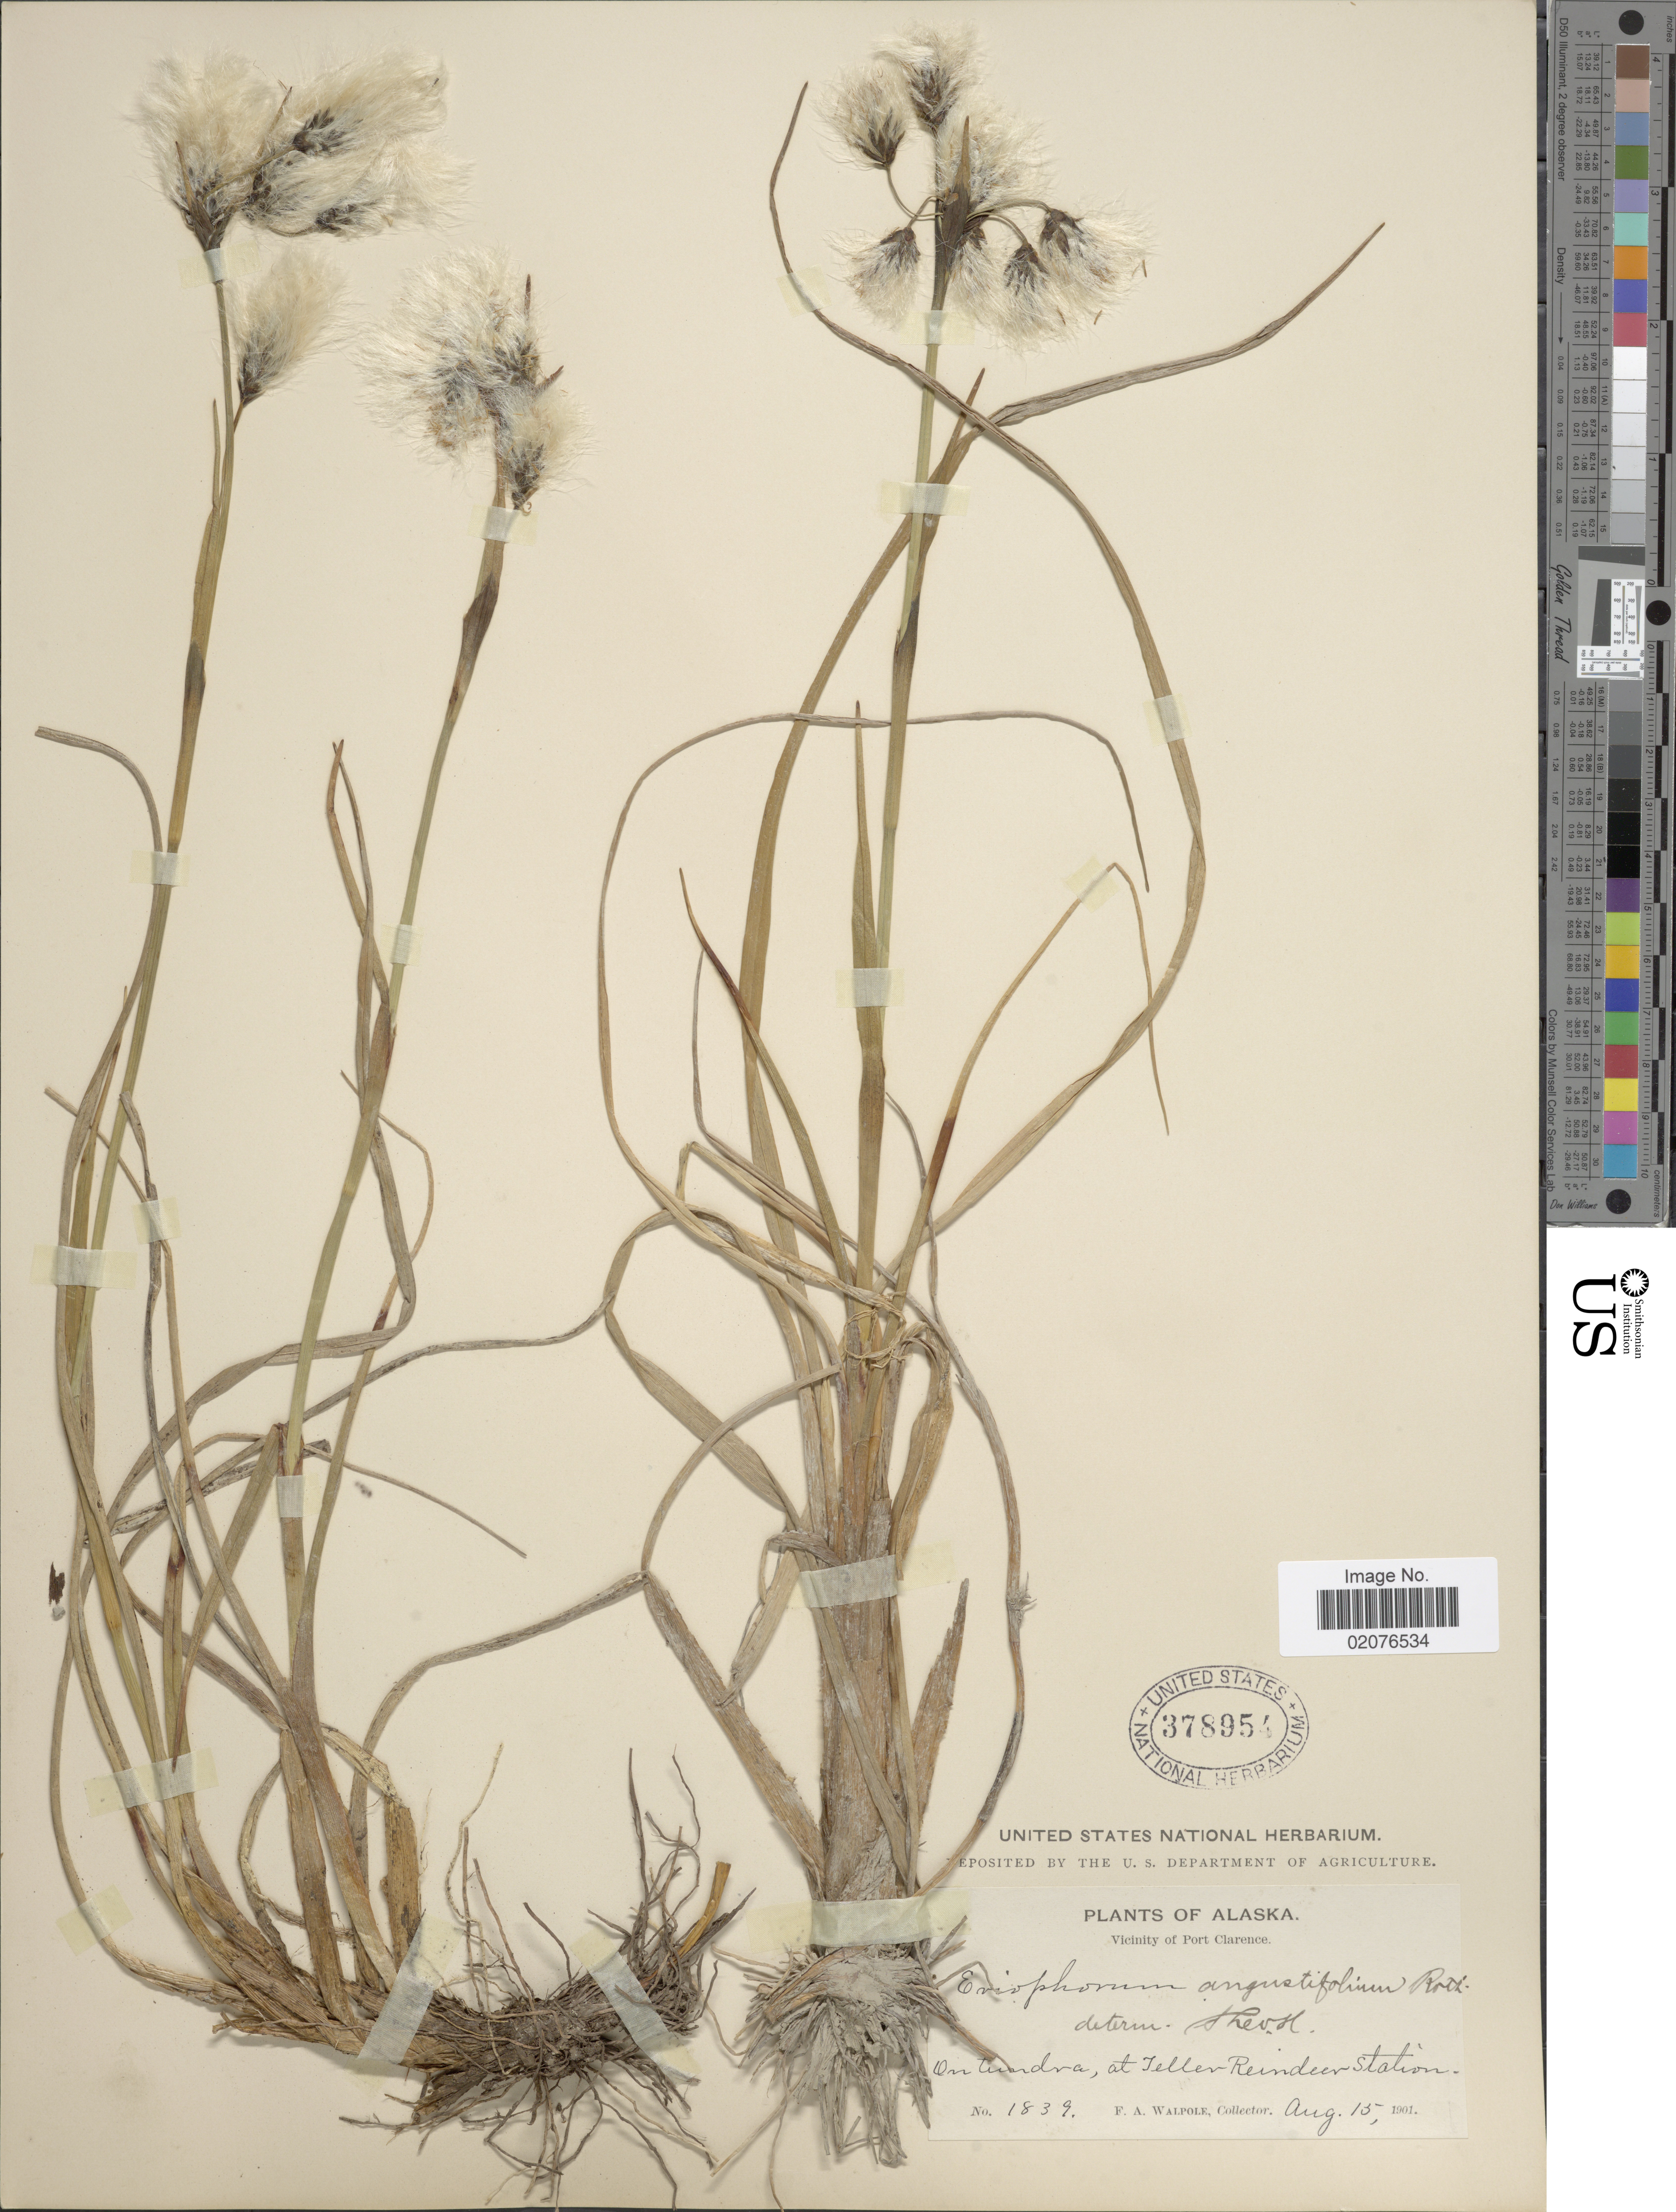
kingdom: Plantae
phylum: Tracheophyta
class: Liliopsida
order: Poales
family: Cyperaceae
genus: Eriophorum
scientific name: Eriophorum angustifolium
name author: Honck.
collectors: F. Walpole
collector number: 1839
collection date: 1901-08-15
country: United States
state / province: Alaska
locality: Vicinity of Port Clarence, at Teller Reindeer Station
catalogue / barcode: US 378954